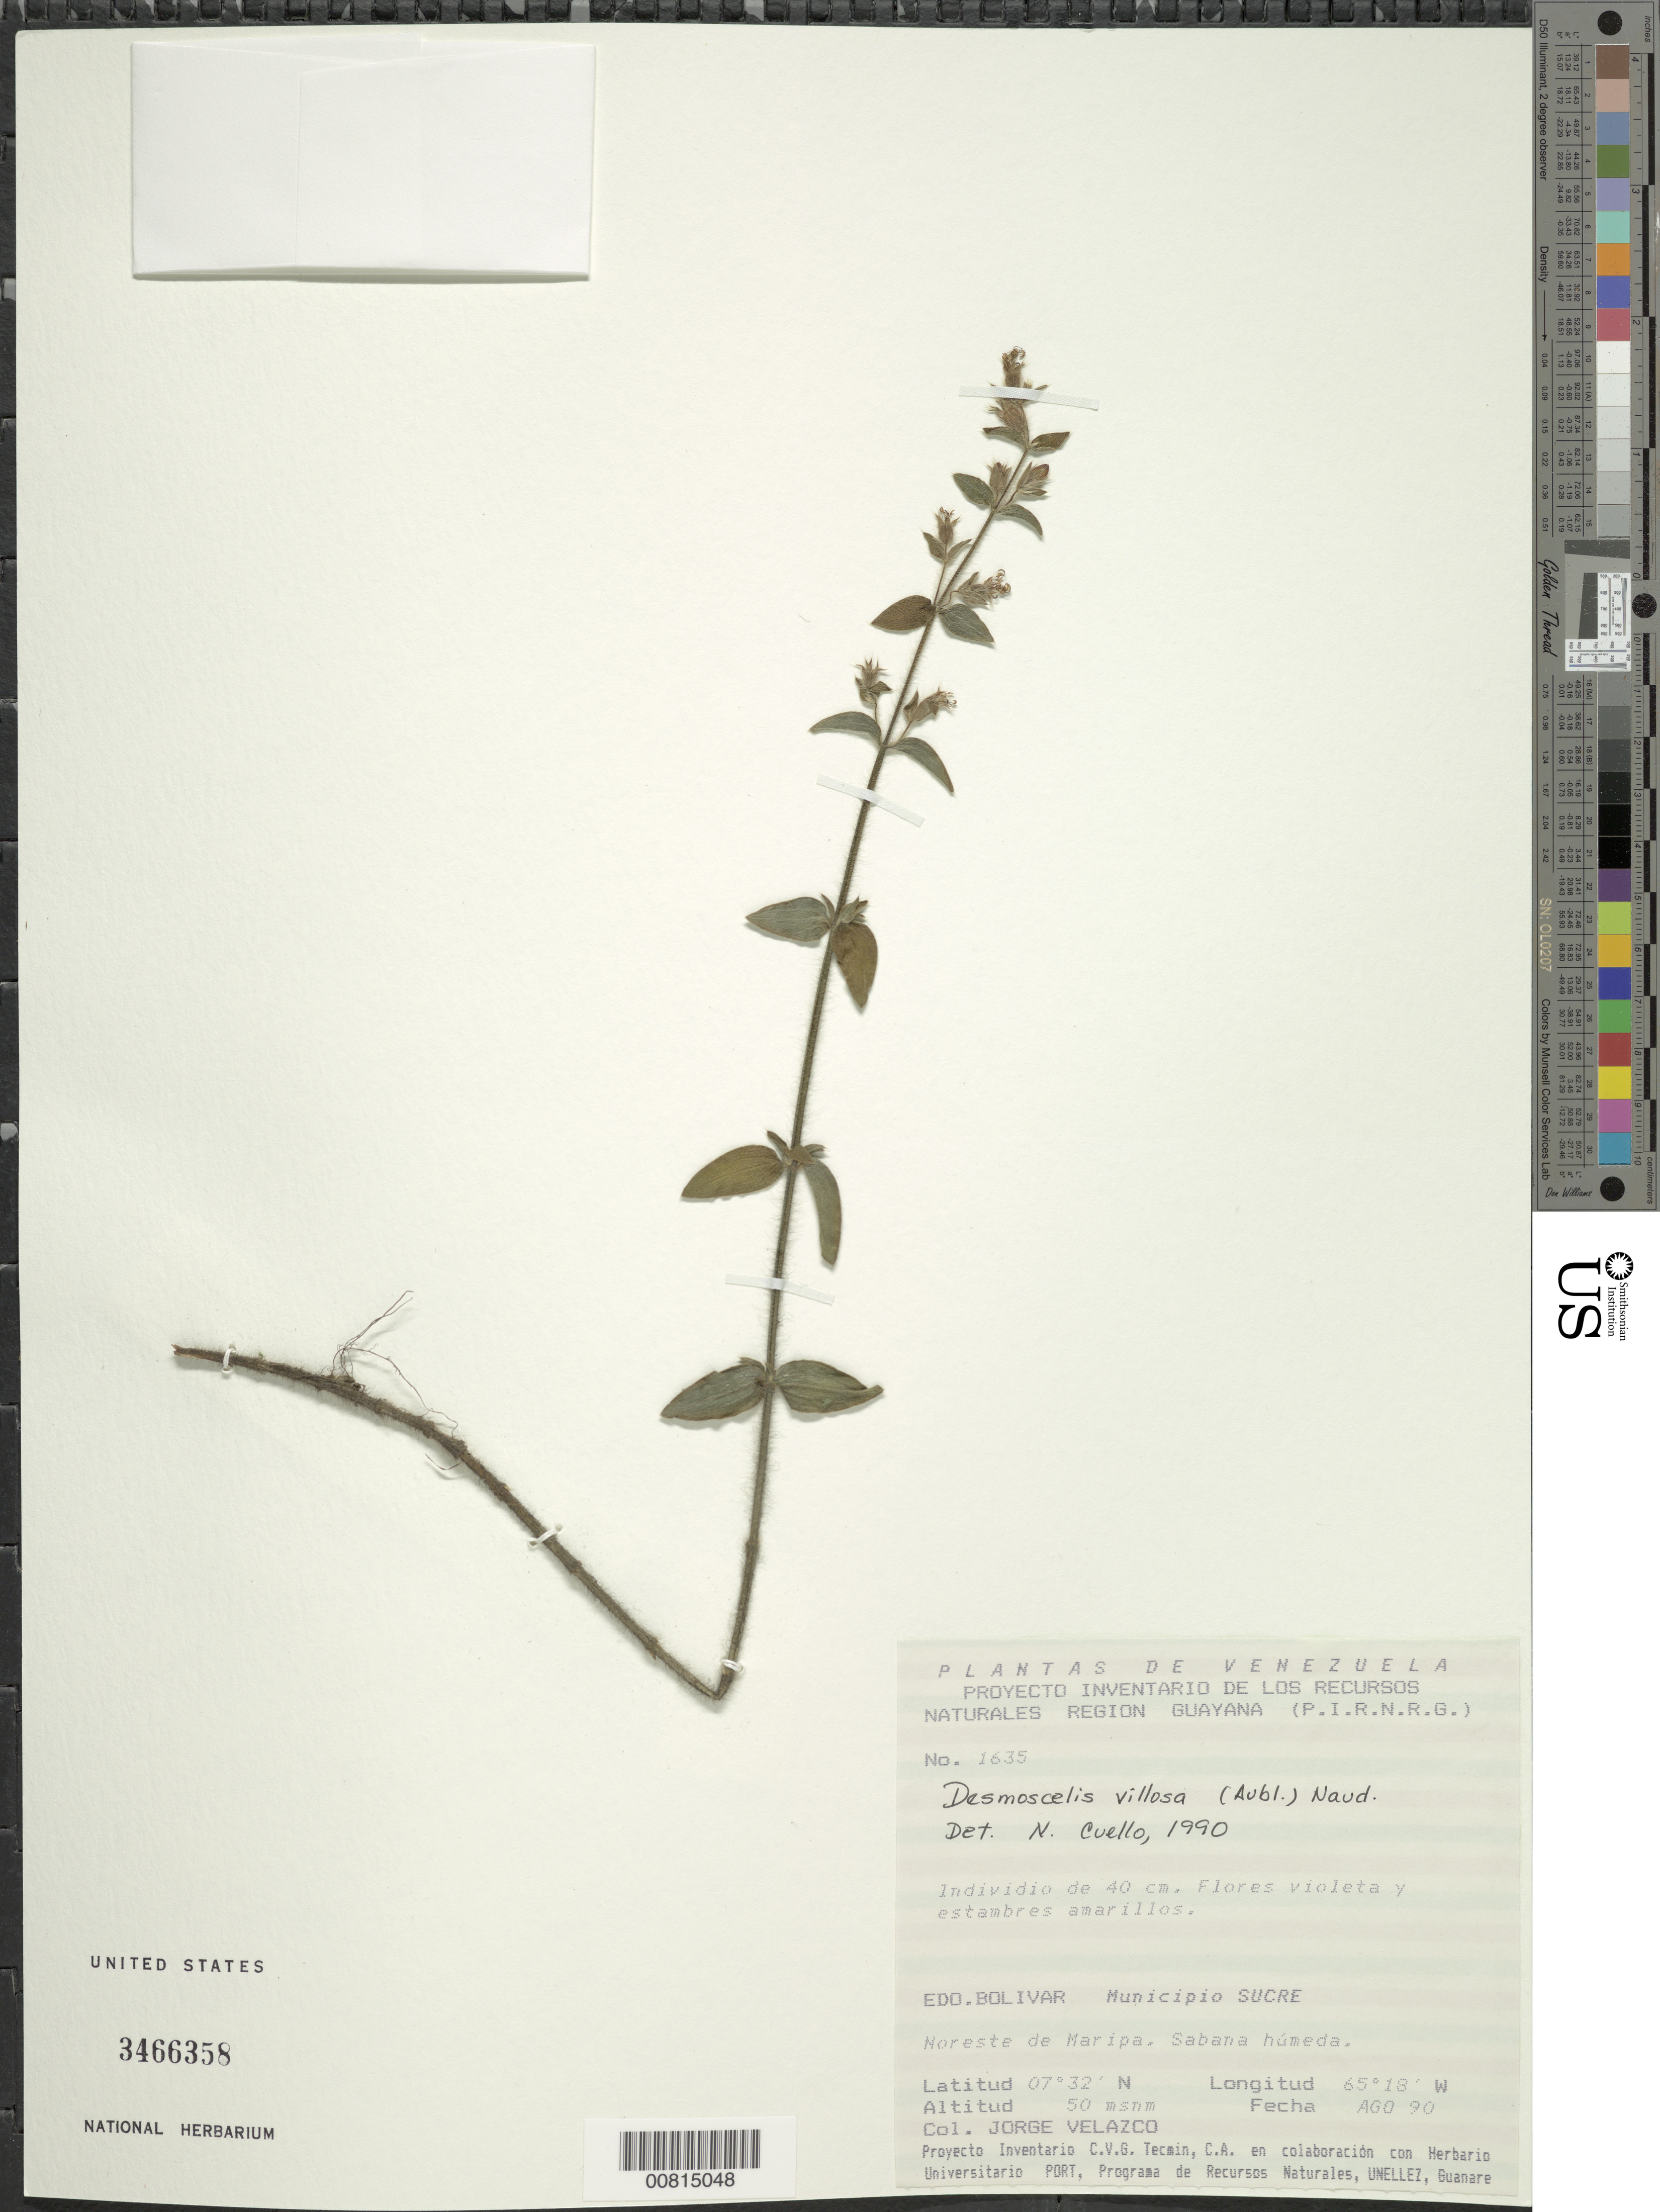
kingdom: Plantae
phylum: Tracheophyta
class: Magnoliopsida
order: Myrtales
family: Melastomataceae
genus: Desmoscelis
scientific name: Desmoscelis villosa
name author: (Aubl.) Naudin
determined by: Cuello, Nidia L.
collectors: J. Velazco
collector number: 1635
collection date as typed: Aug-90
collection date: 1990-08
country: Venezuela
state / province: Bolívar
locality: Mun. Sucre, NE de Maripa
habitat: Sabana húmeda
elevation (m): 50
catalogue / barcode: US 3466358